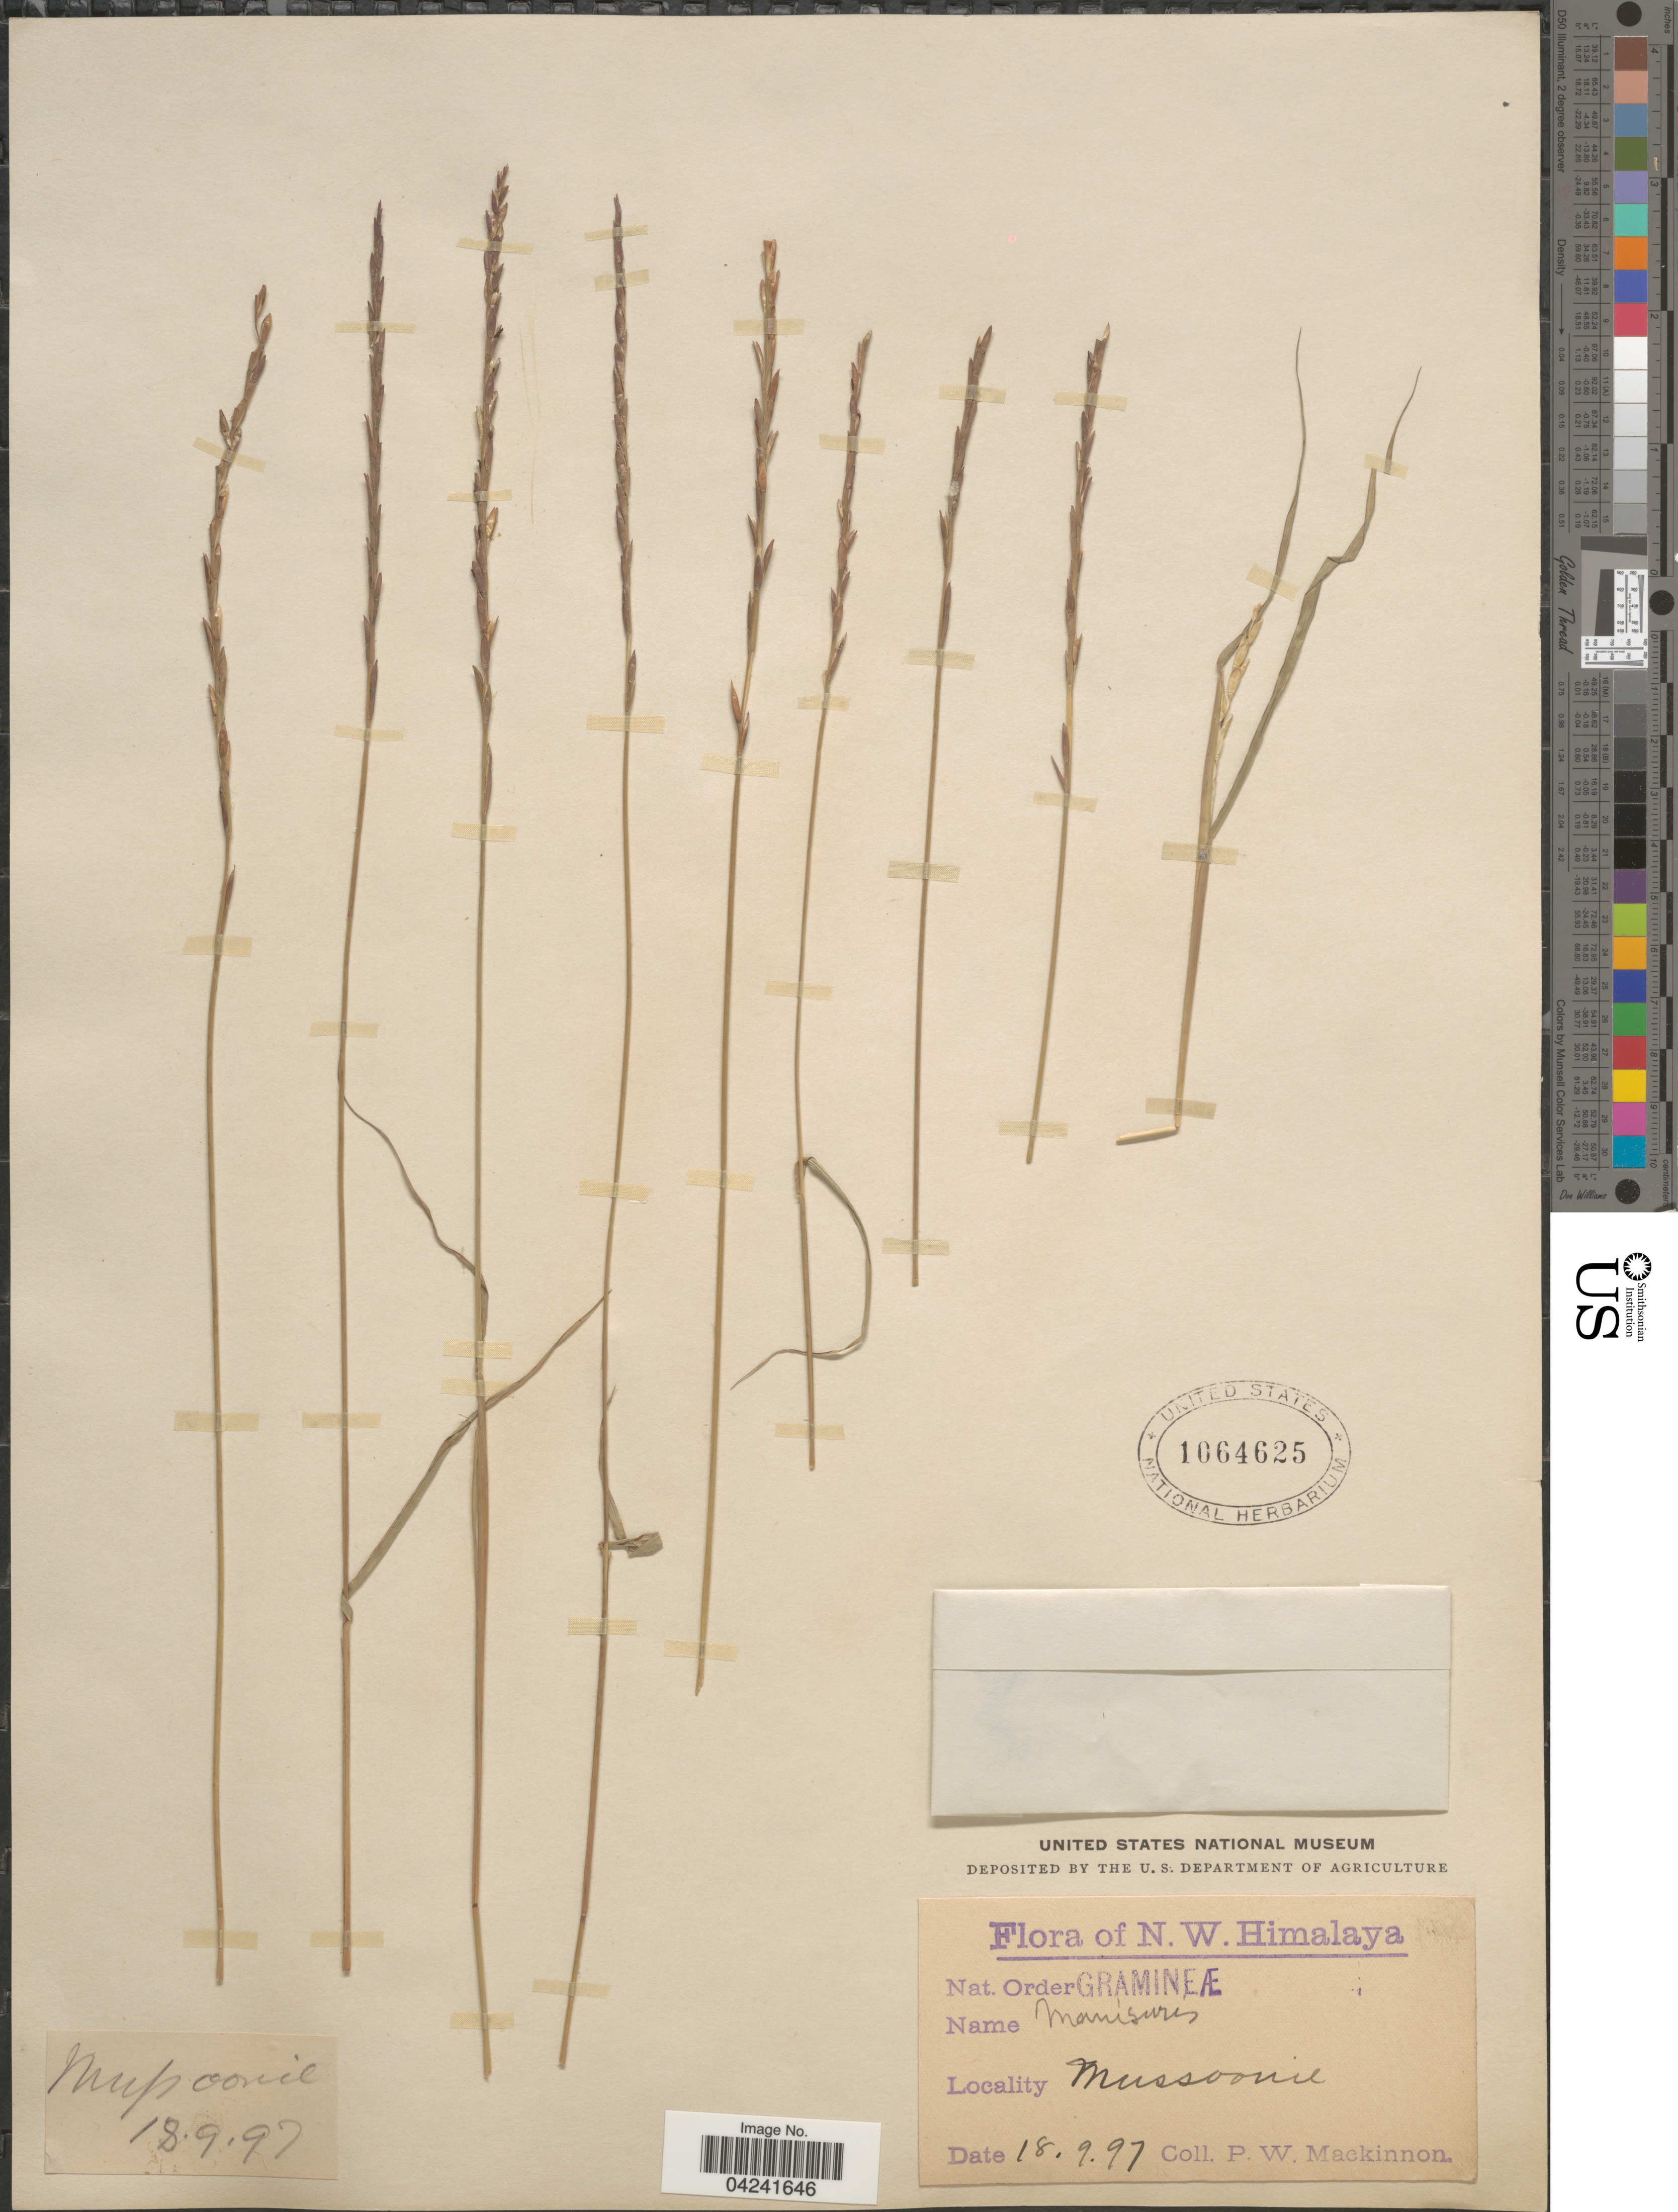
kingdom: Plantae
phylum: Tracheophyta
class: Liliopsida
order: Poales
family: Poaceae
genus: Manisuris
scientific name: Manisuris sp.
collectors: P. Mackinnon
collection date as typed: Transcribed d/m/y: 18/9/97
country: India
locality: N.W. Himalaya. Mussoorie.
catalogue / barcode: US 1664625